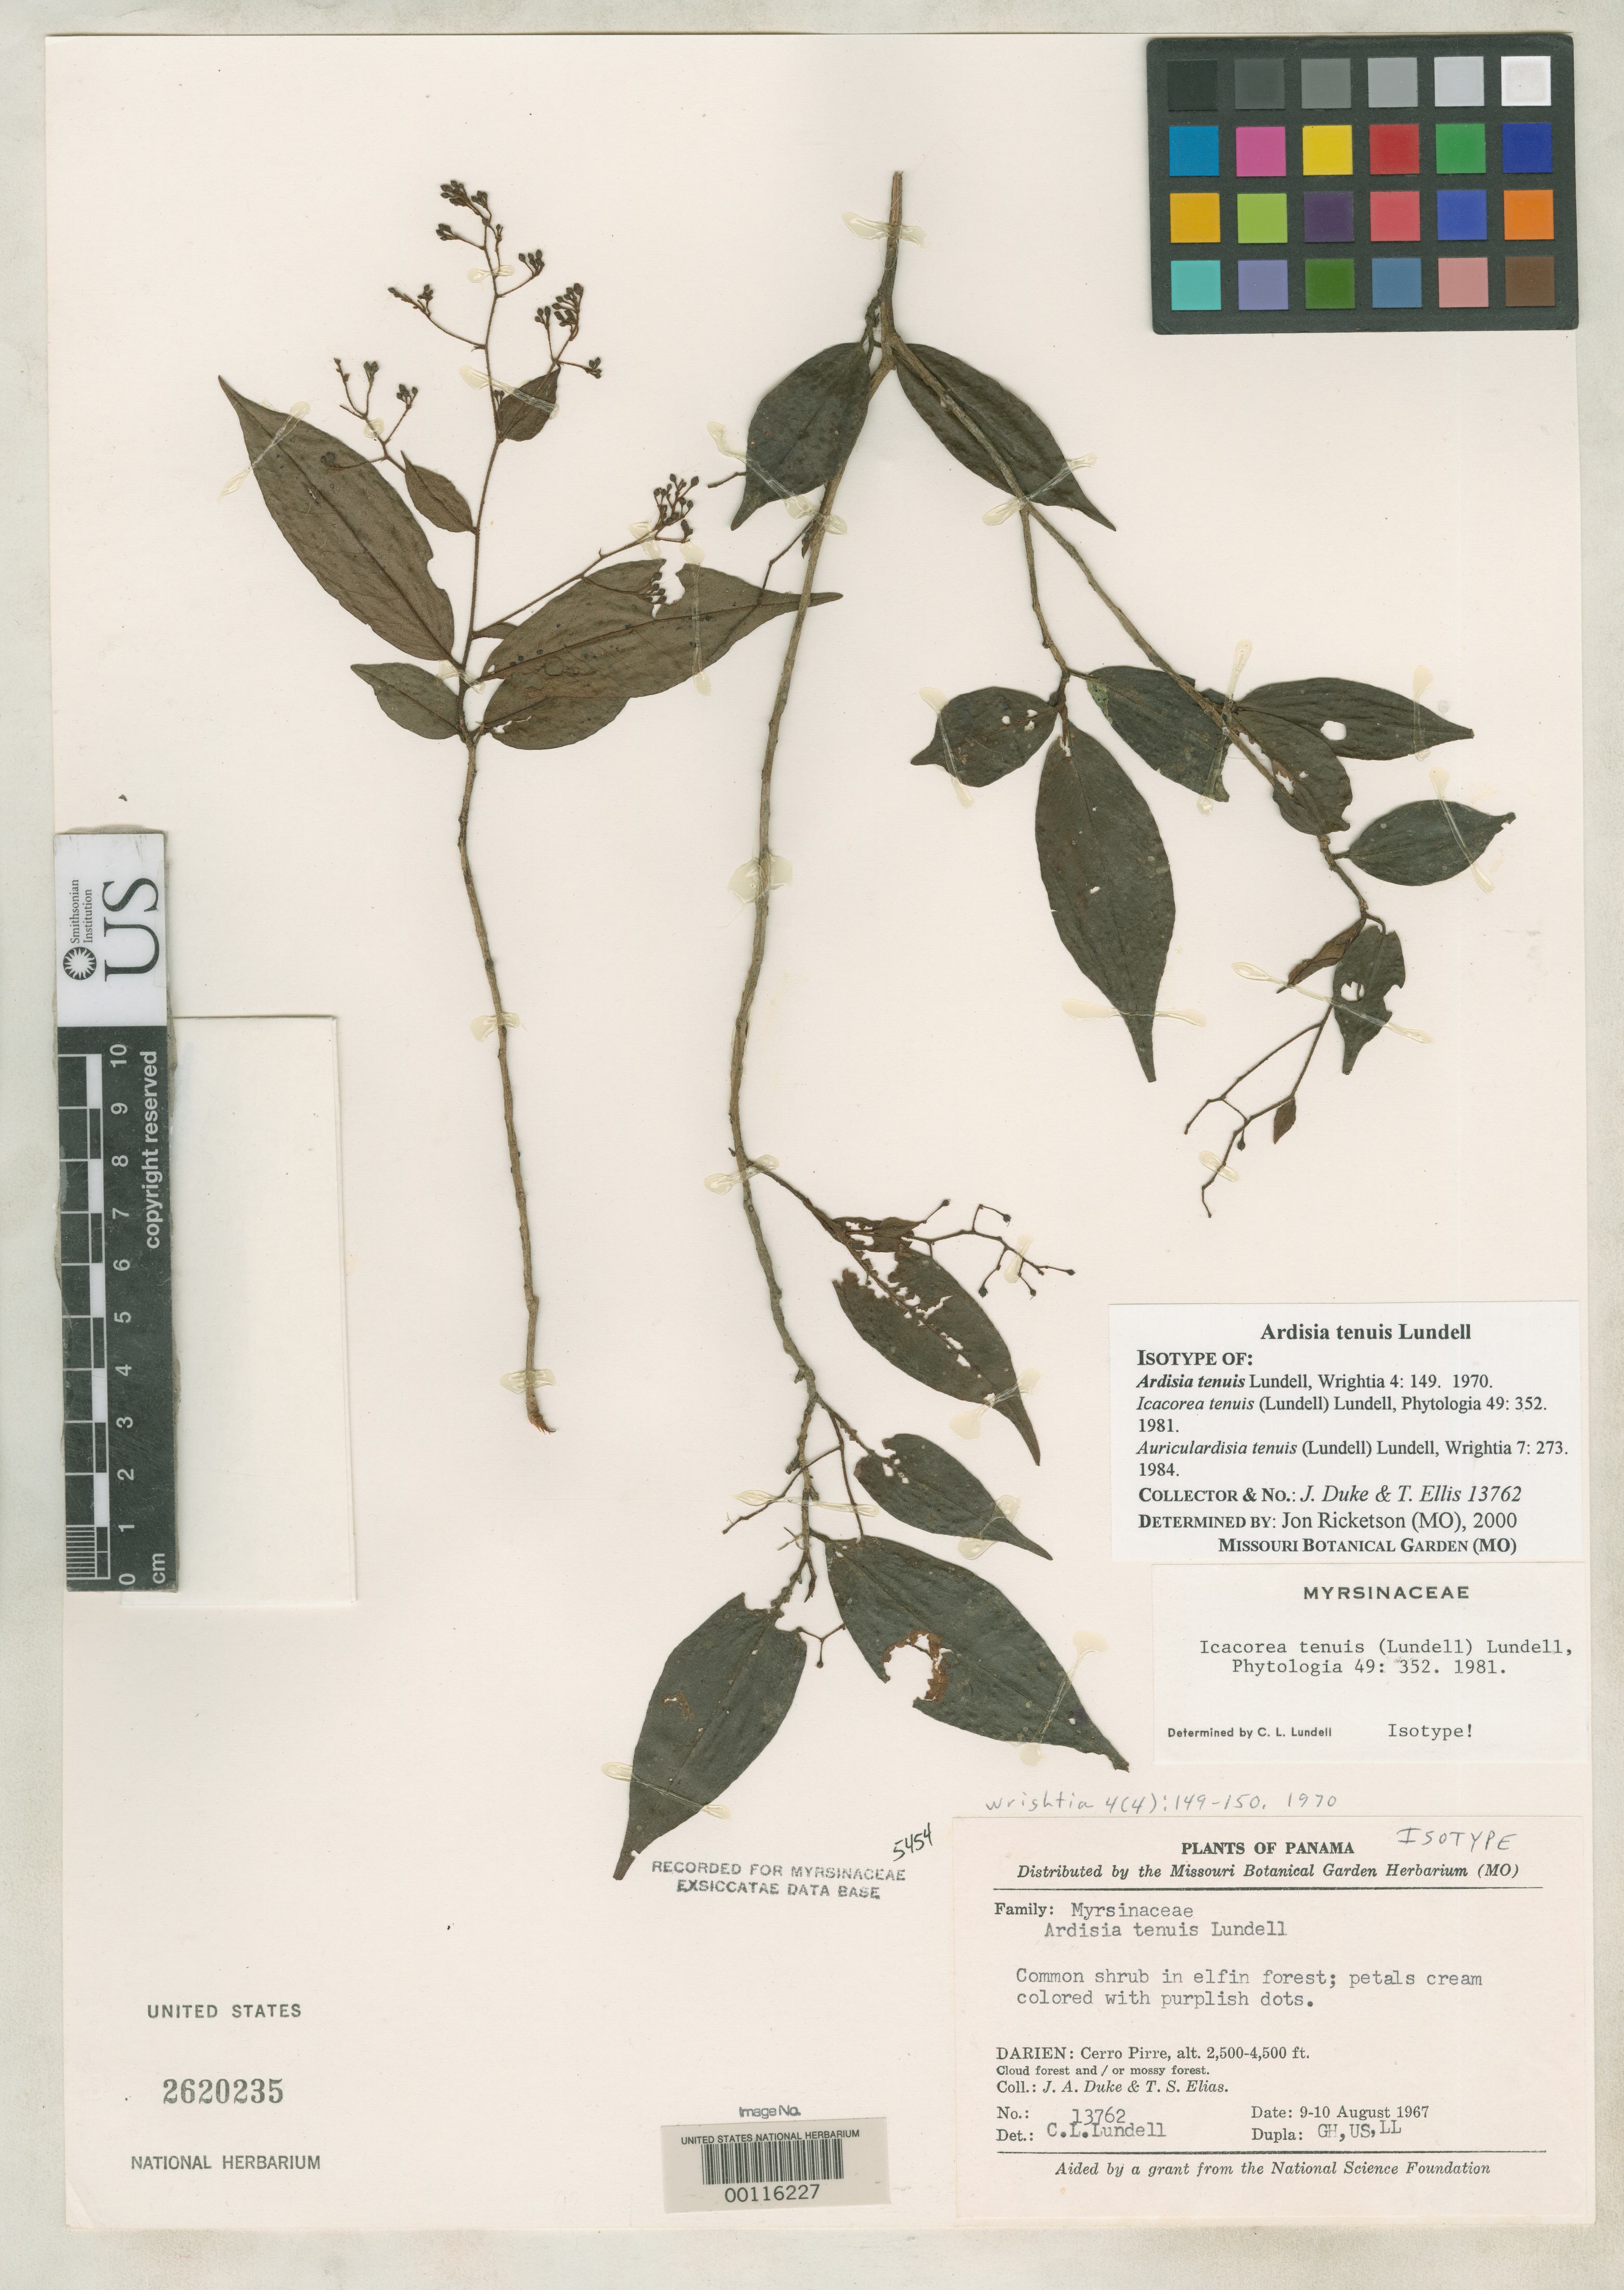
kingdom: Plantae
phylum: Tracheophyta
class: Magnoliopsida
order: Ericales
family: Primulaceae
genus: Ardisia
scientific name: Ardisia tenuis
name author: Lundell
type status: Isotype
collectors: J. A. Duke & T. S. Elias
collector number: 13762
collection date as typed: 09 Aug 1967 to 10 Aug 1967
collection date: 1967-08-09/1967-08-10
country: Panama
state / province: Darién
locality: Cerro Pirre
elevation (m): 762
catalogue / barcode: US 2620235